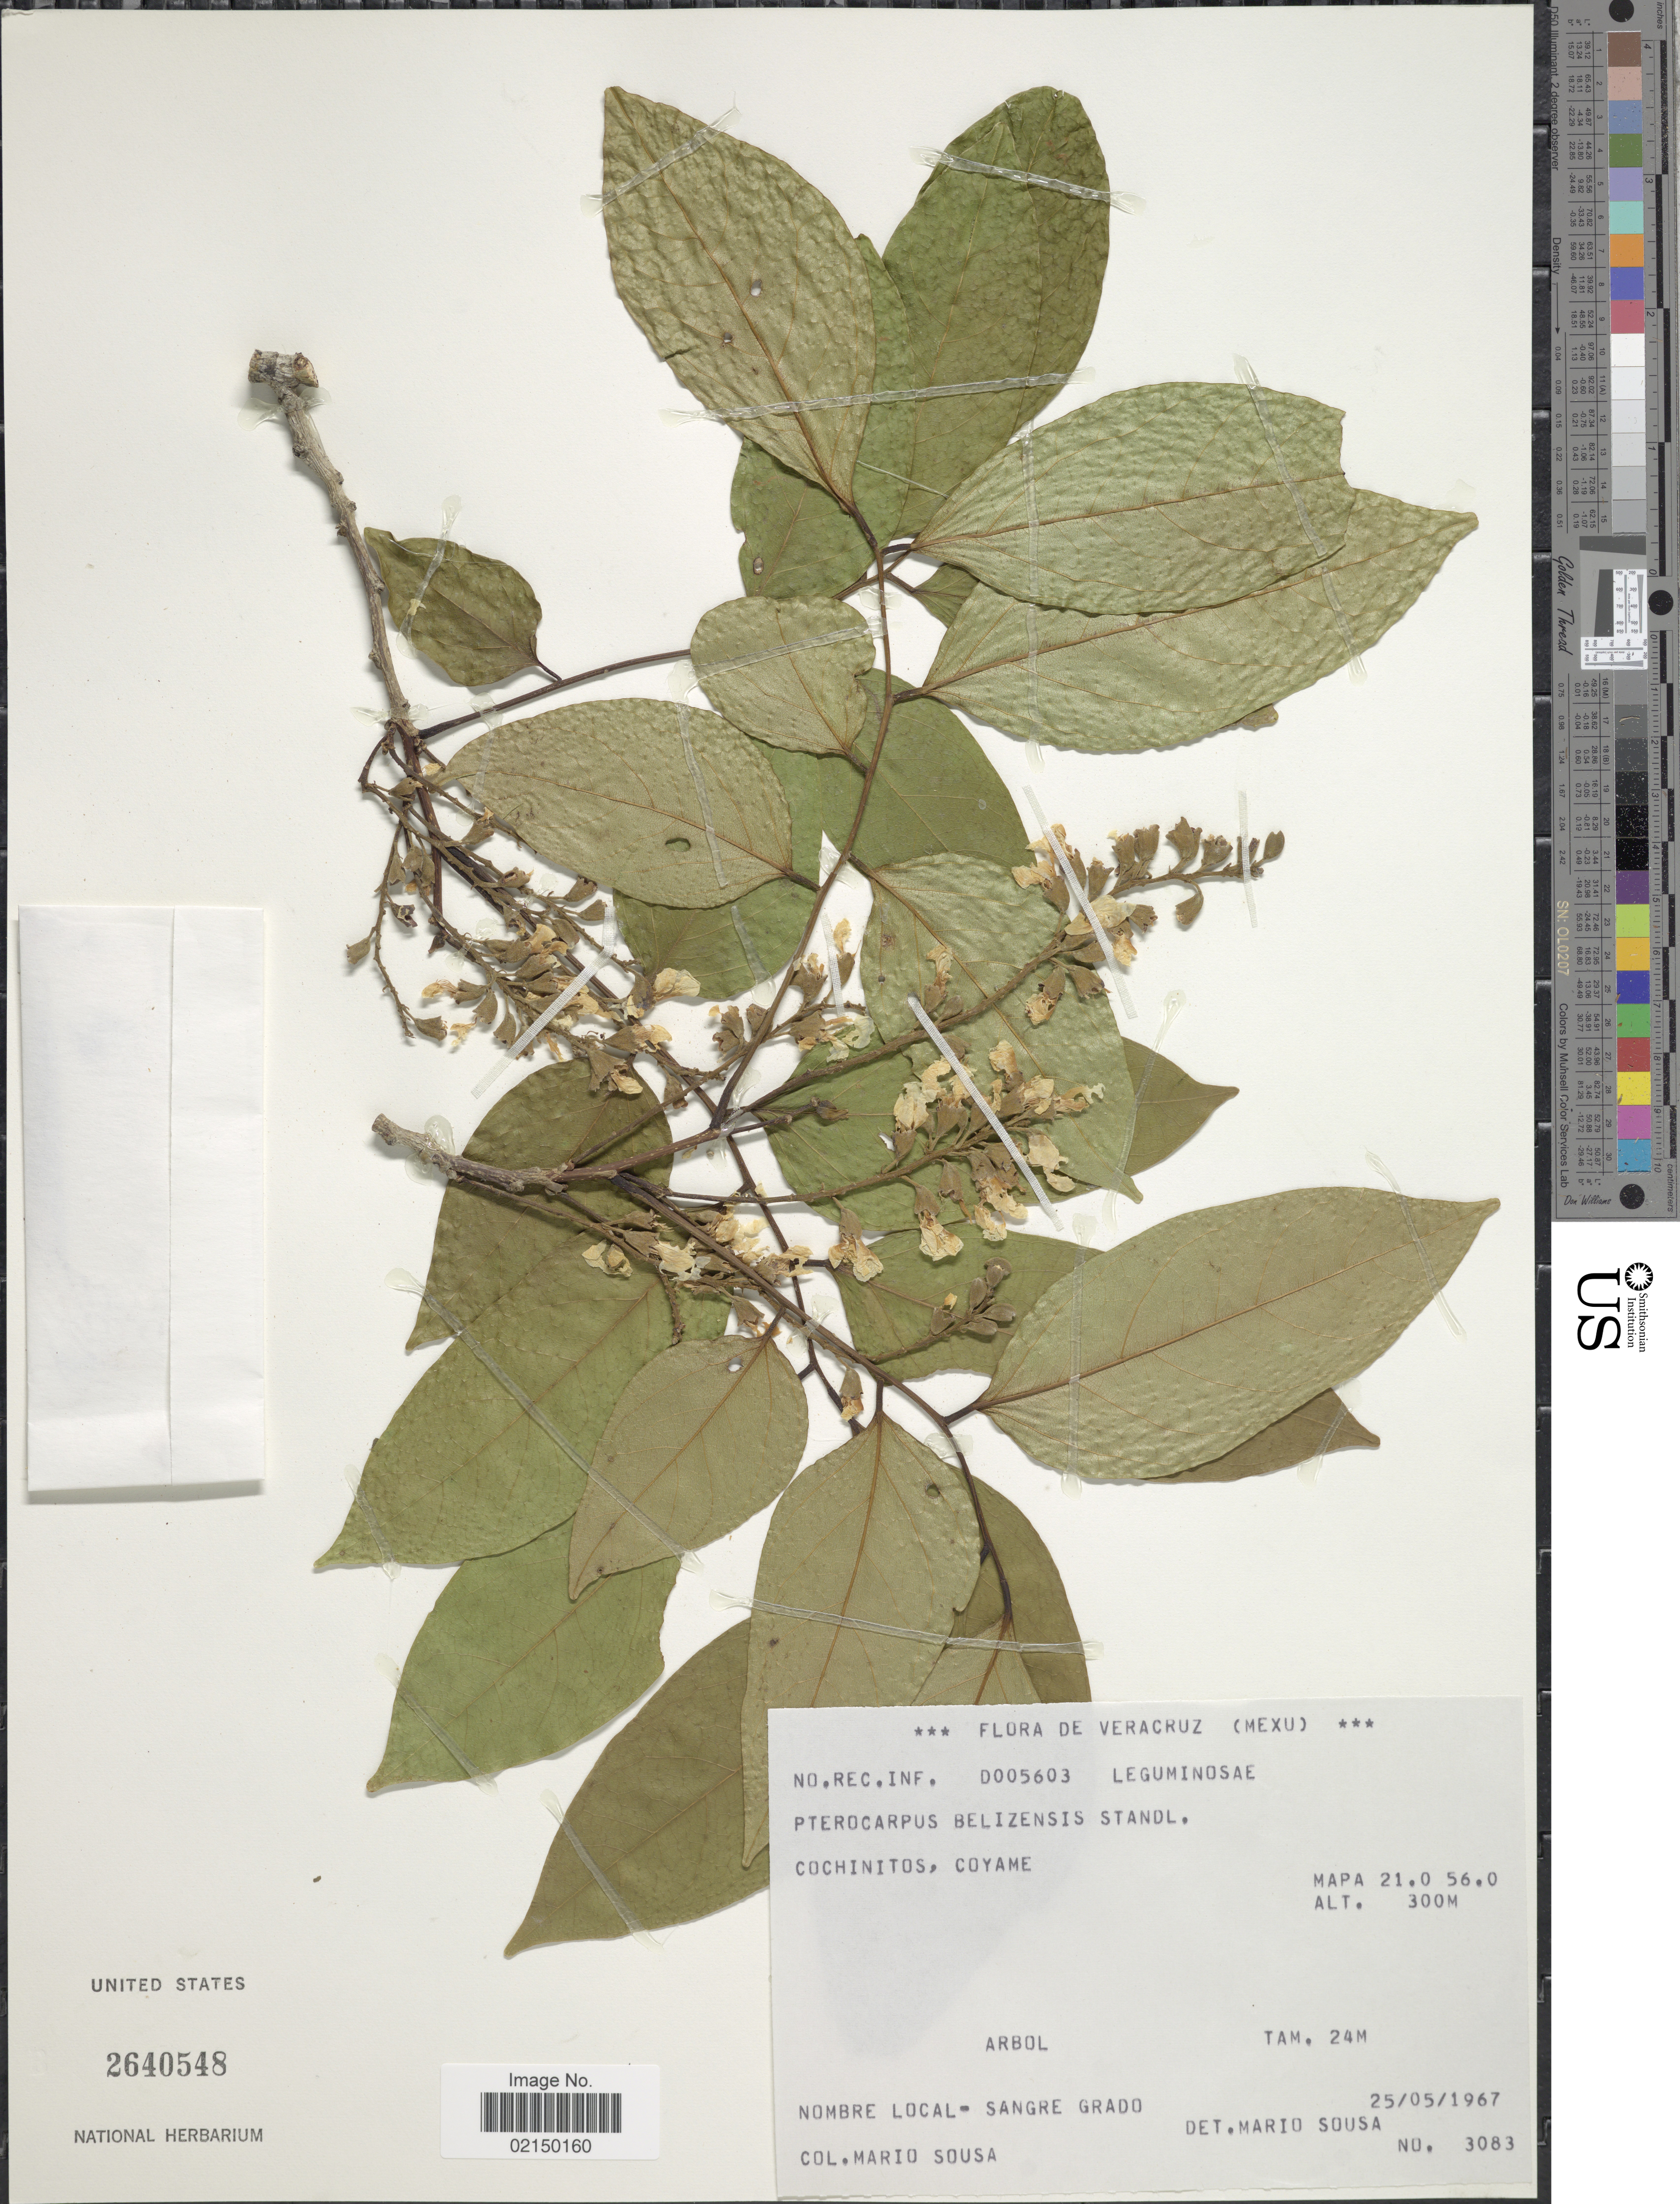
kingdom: Plantae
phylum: Tracheophyta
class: Magnoliopsida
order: Fabales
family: Fabaceae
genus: Pterocarpus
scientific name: Pterocarpus officinalis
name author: Jacq.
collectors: M. Sousa S.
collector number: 3083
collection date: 1967-05-25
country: Mexico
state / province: Veracruz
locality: Veracruz, Chochinitos, Coyame, Mapa 21.0 56.0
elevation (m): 300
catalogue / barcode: US 2640548